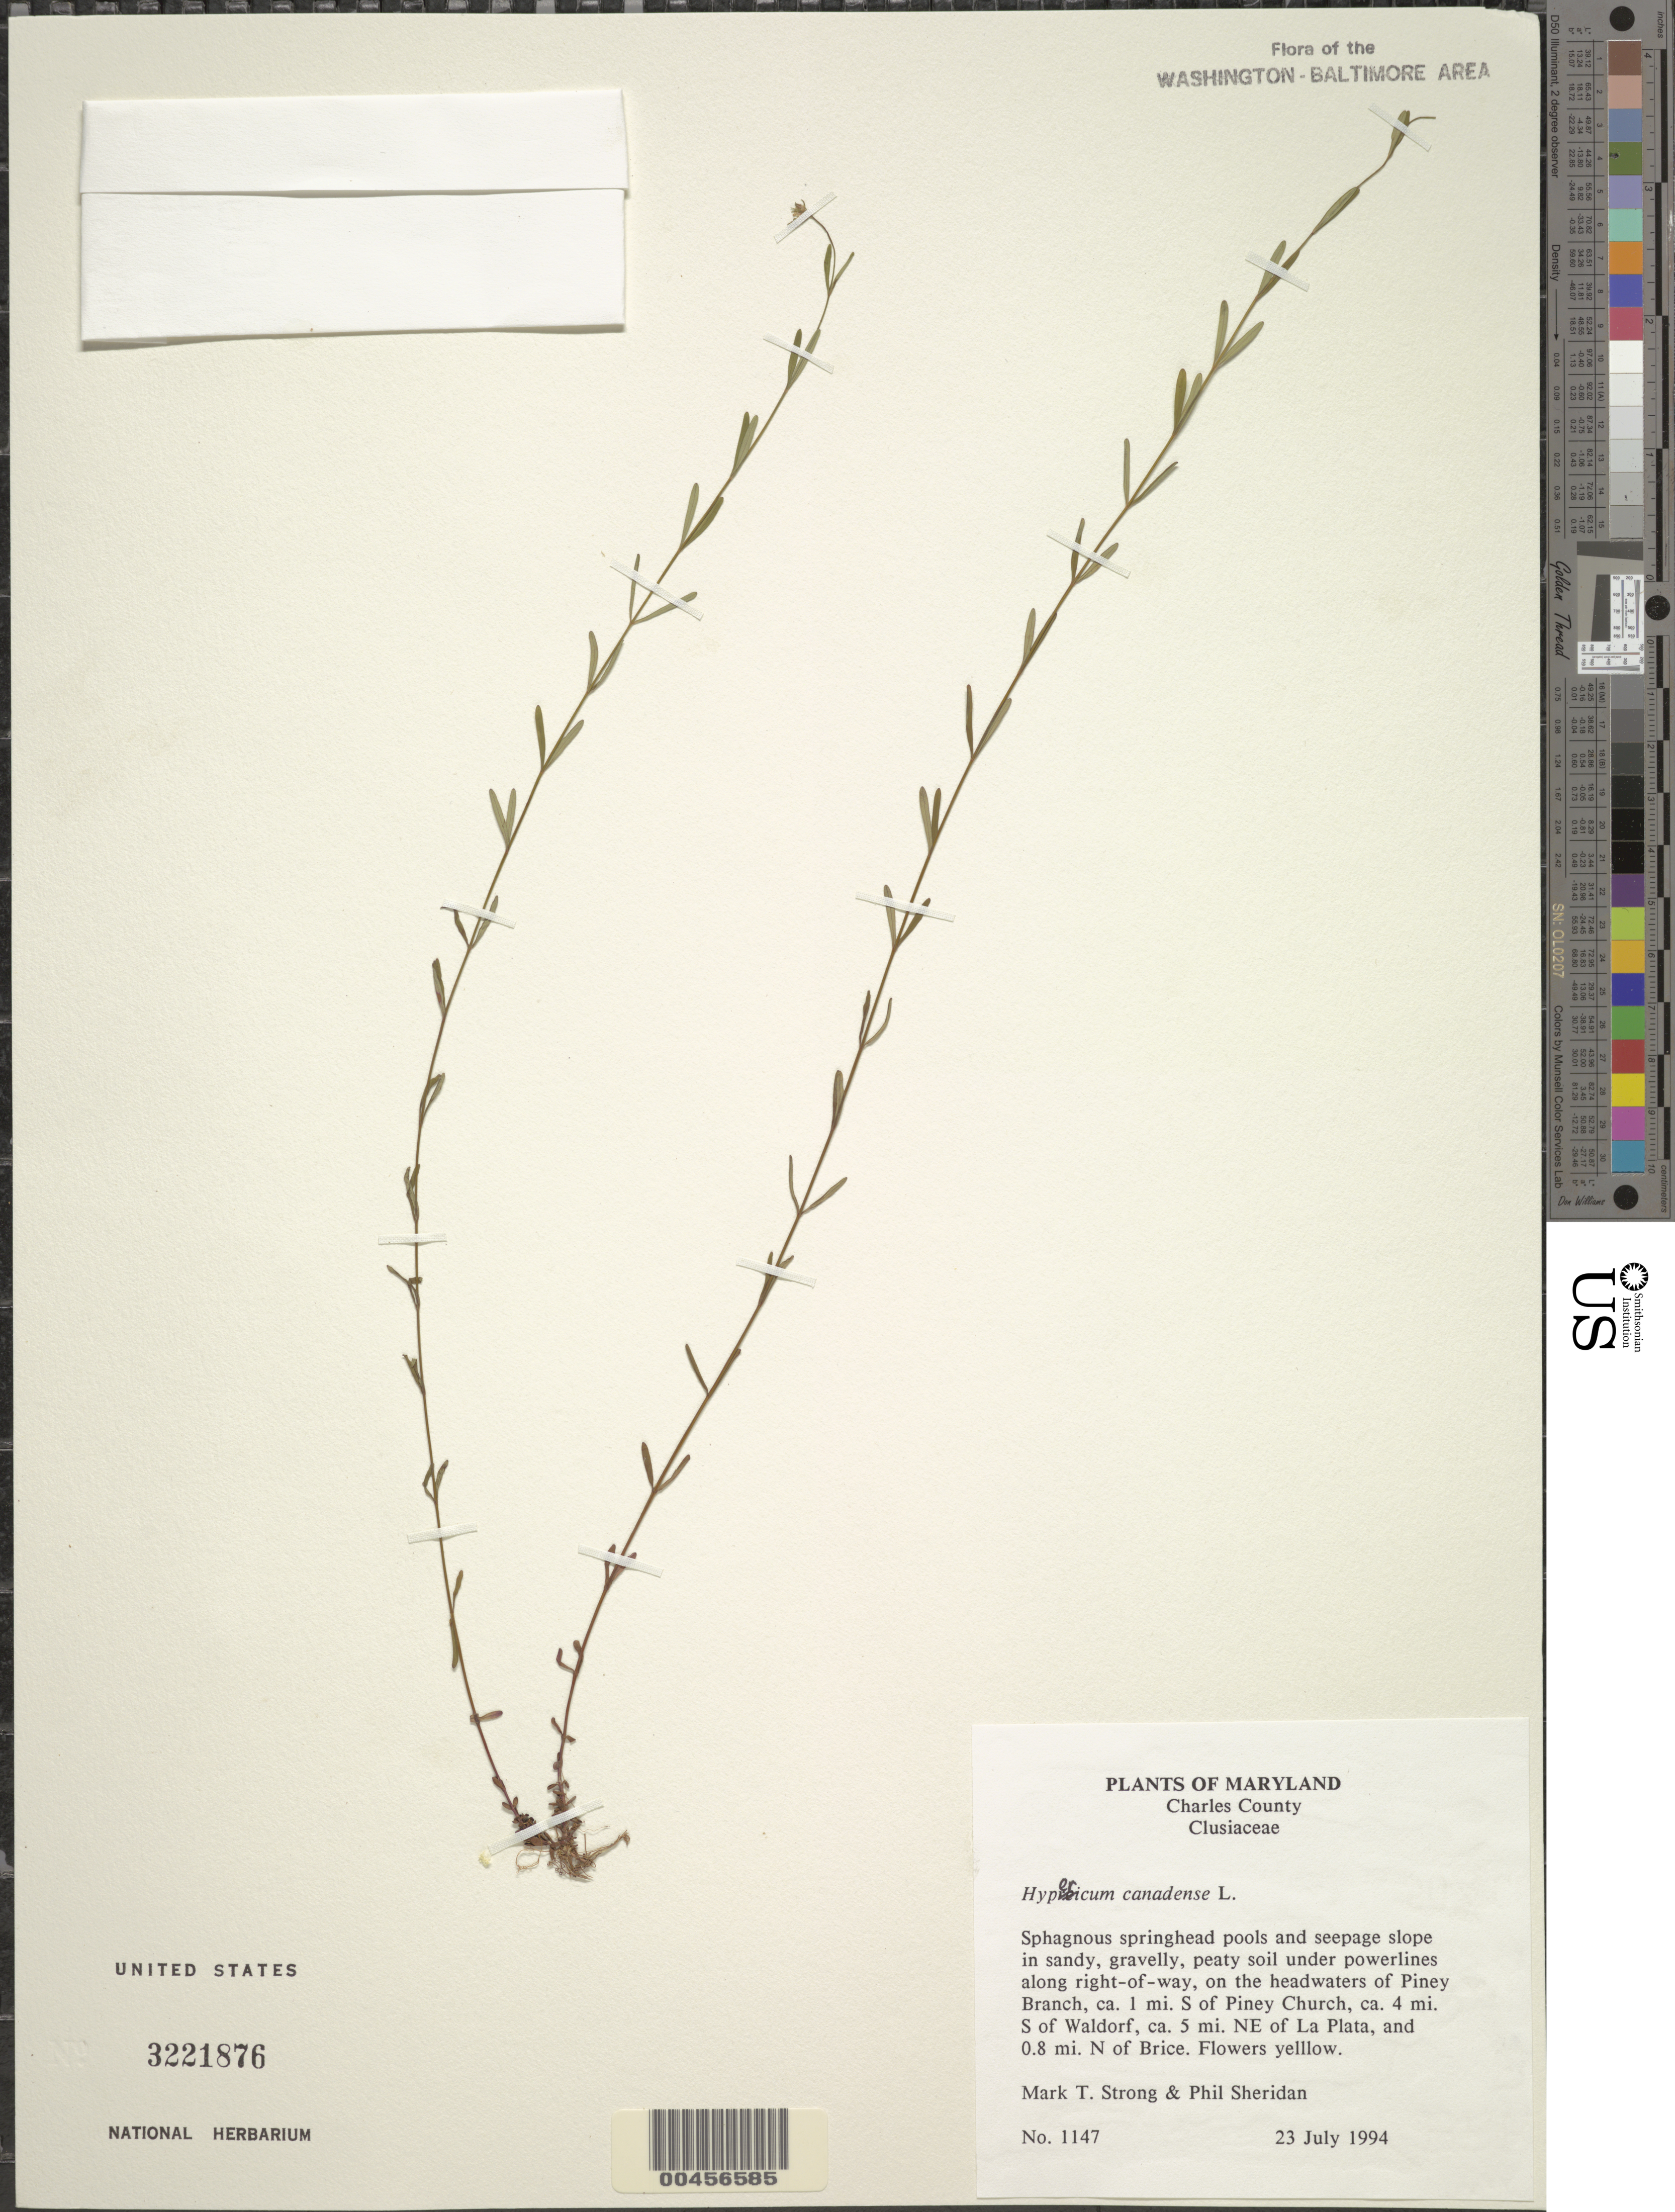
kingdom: Plantae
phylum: Tracheophyta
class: Magnoliopsida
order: Malpighiales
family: Hypericaceae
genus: Hypericum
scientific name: Hypericum canadense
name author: L.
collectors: M. T. Strong & P. Sheridan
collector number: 1147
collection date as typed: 23 Jul 1994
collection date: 1994-07-23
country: United States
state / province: Maryland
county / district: Charles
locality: Piney Branch, S of Piney Church, S of Waldorf, NE of La Plata, N of Brice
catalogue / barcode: US 3221876